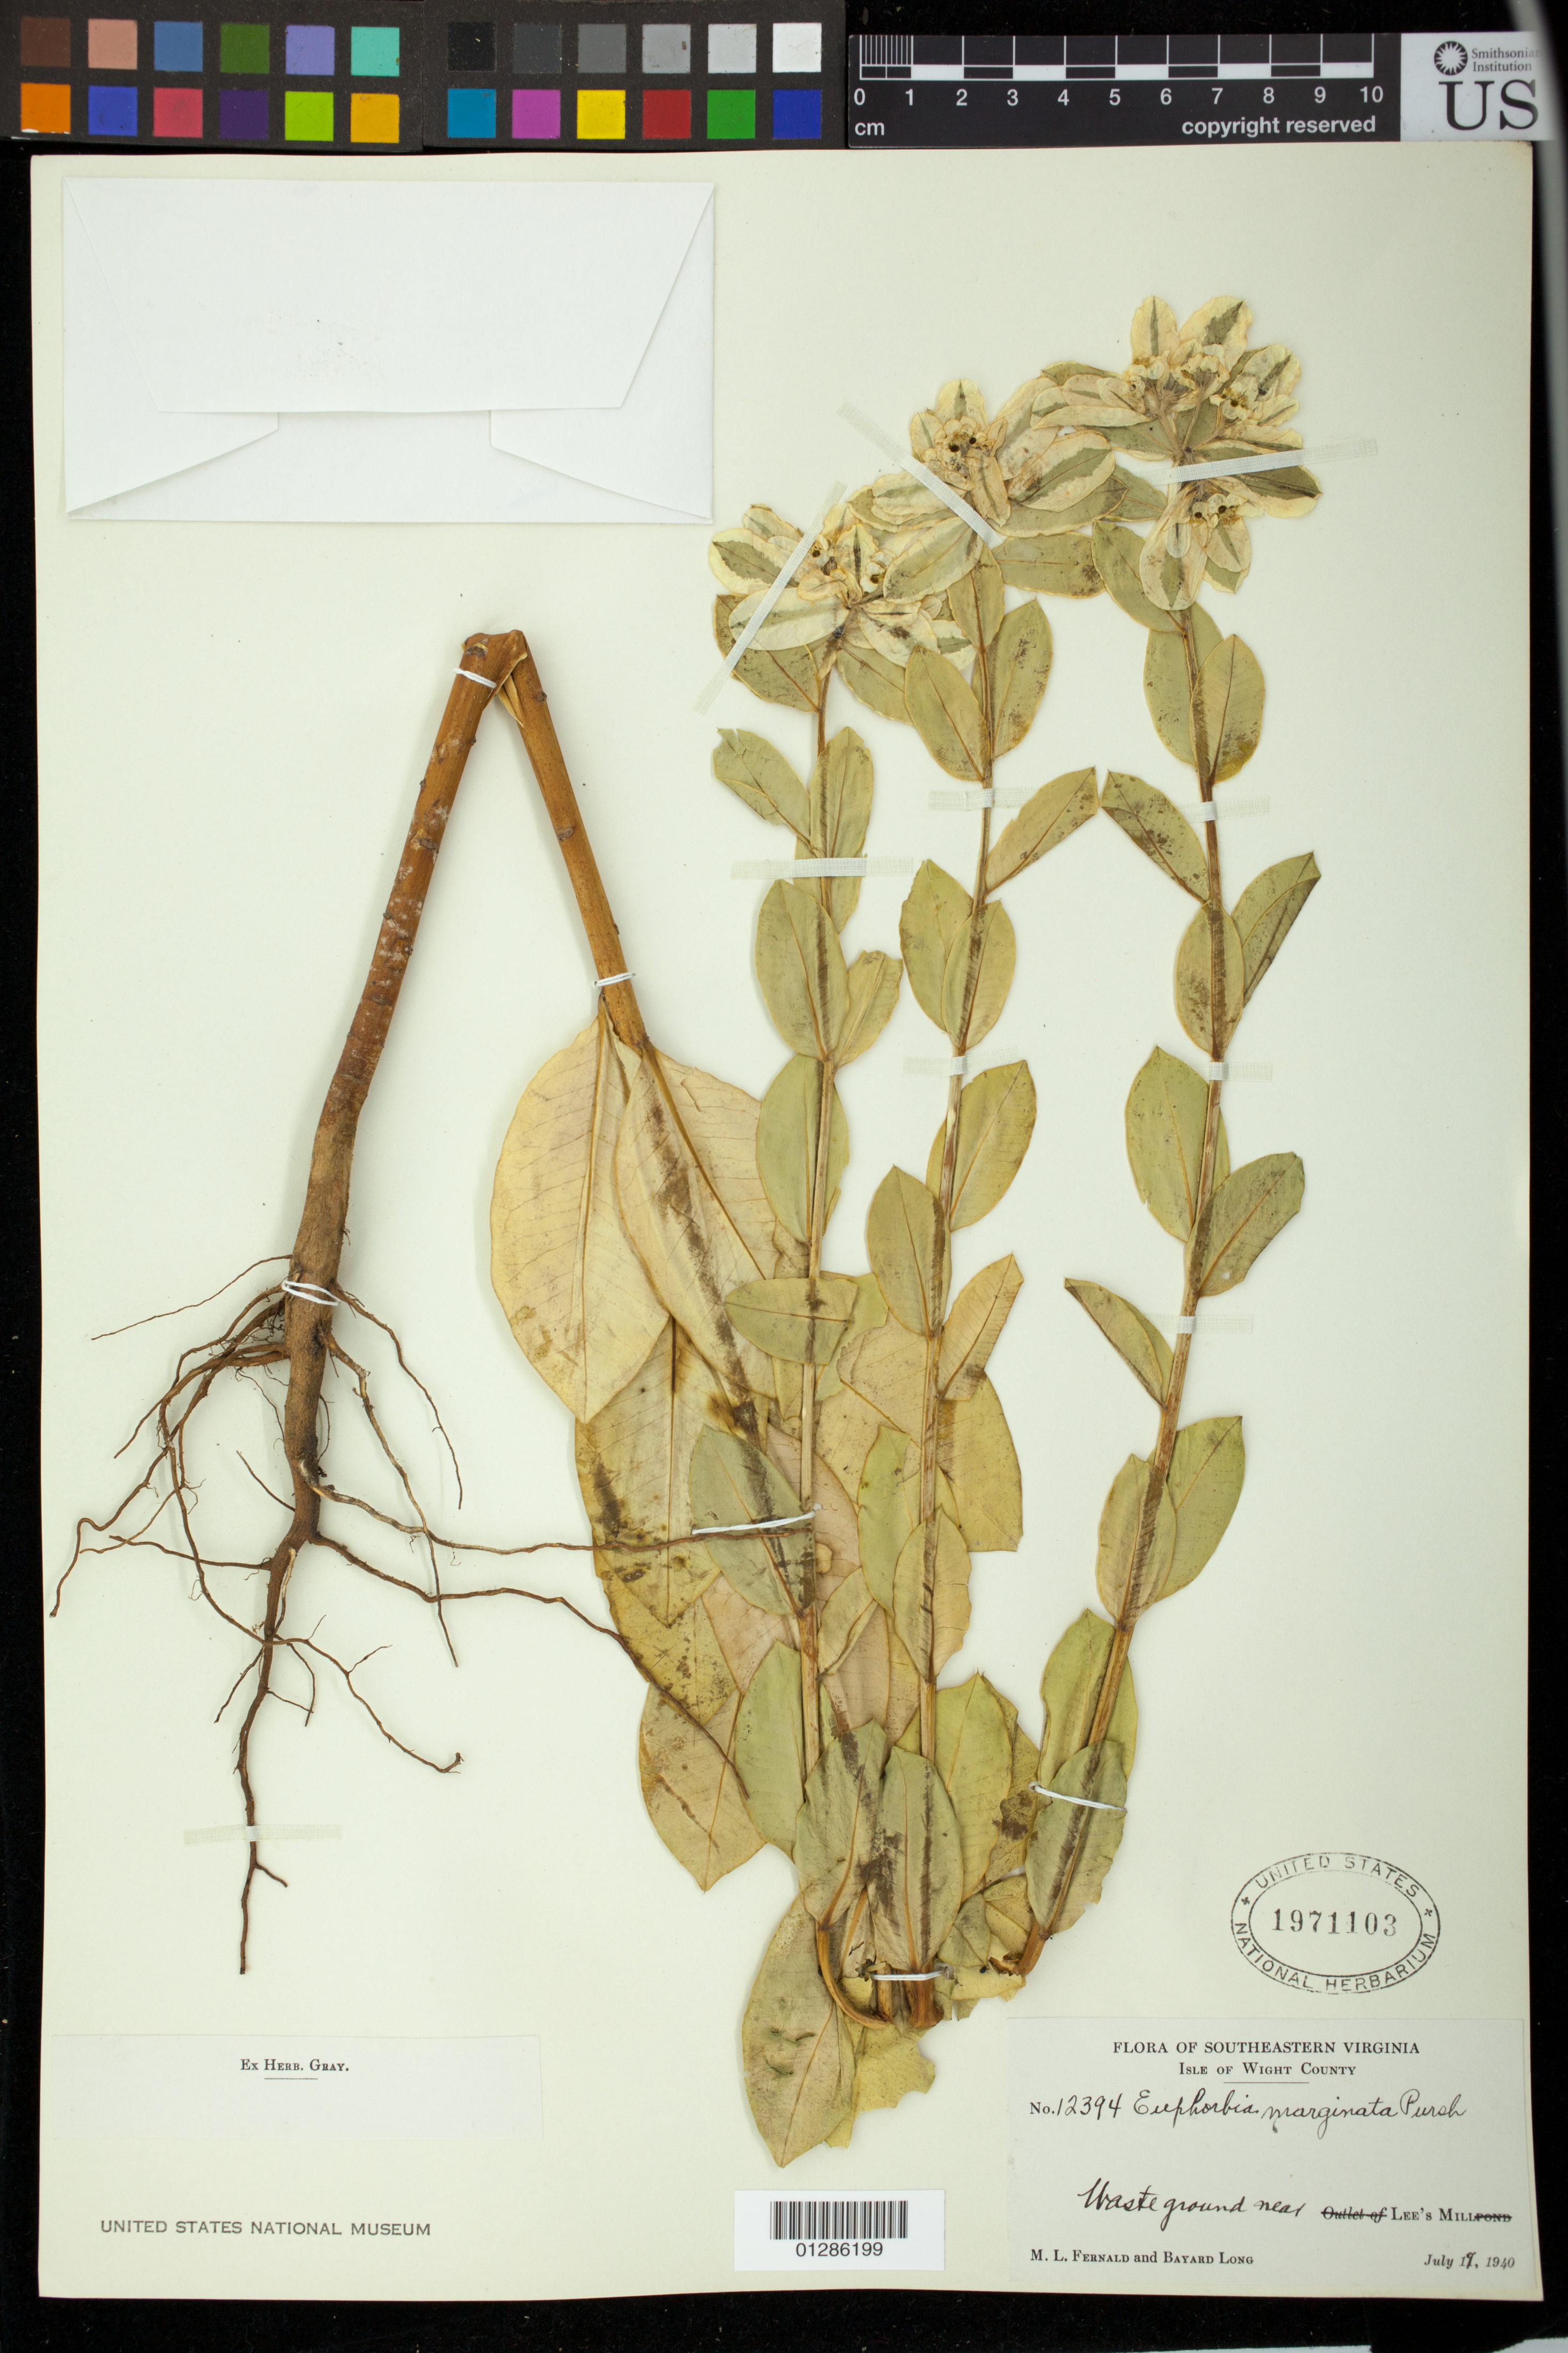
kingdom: Plantae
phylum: Tracheophyta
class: Magnoliopsida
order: Malpighiales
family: Euphorbiaceae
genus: Euphorbia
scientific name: Euphorbia marginata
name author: Pursh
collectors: M. L. Fernald & B. H. Long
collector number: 12394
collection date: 1940-07-17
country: United States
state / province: Virginia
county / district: Isle of Wight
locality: near Lee's Mill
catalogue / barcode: US 1971103